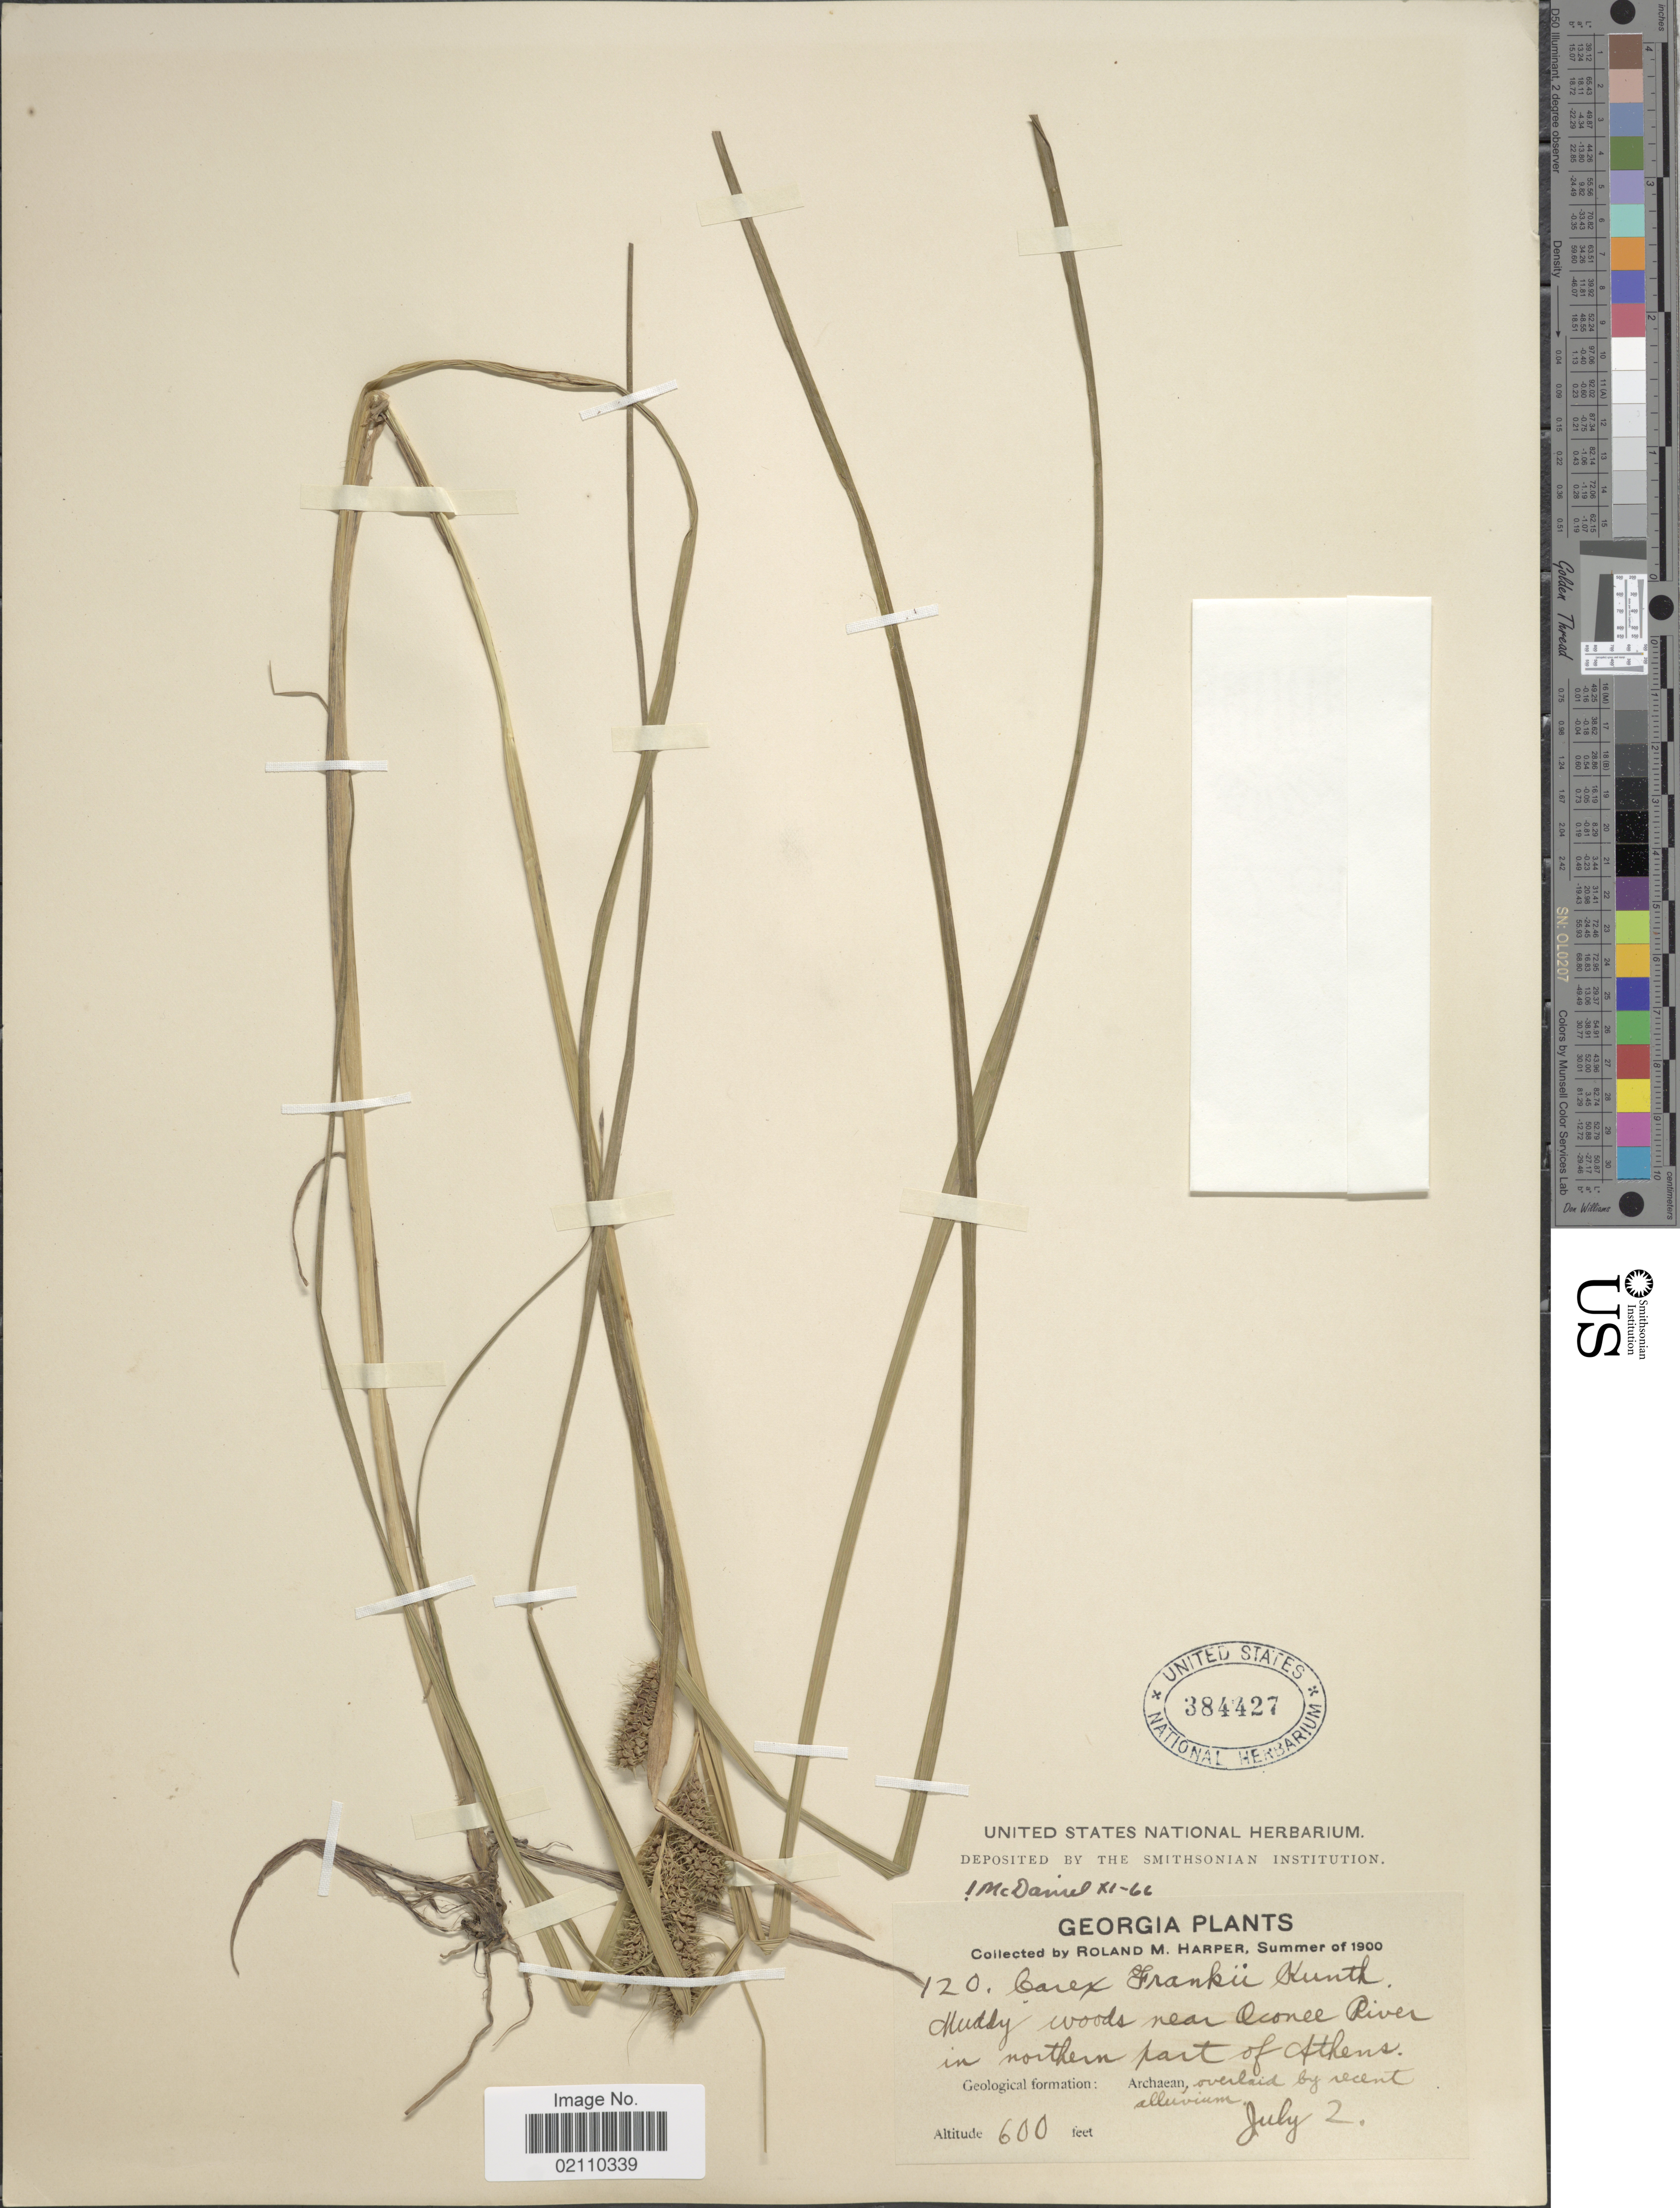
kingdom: Plantae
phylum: Tracheophyta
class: Liliopsida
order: Poales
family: Cyperaceae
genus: Carex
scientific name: Carex frankii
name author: Kunth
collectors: R. M. Harper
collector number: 120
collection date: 1900-07-02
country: United States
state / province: Georgia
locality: Muddy in woods near Oconee River in northern part of Athens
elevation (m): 183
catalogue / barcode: US 384427